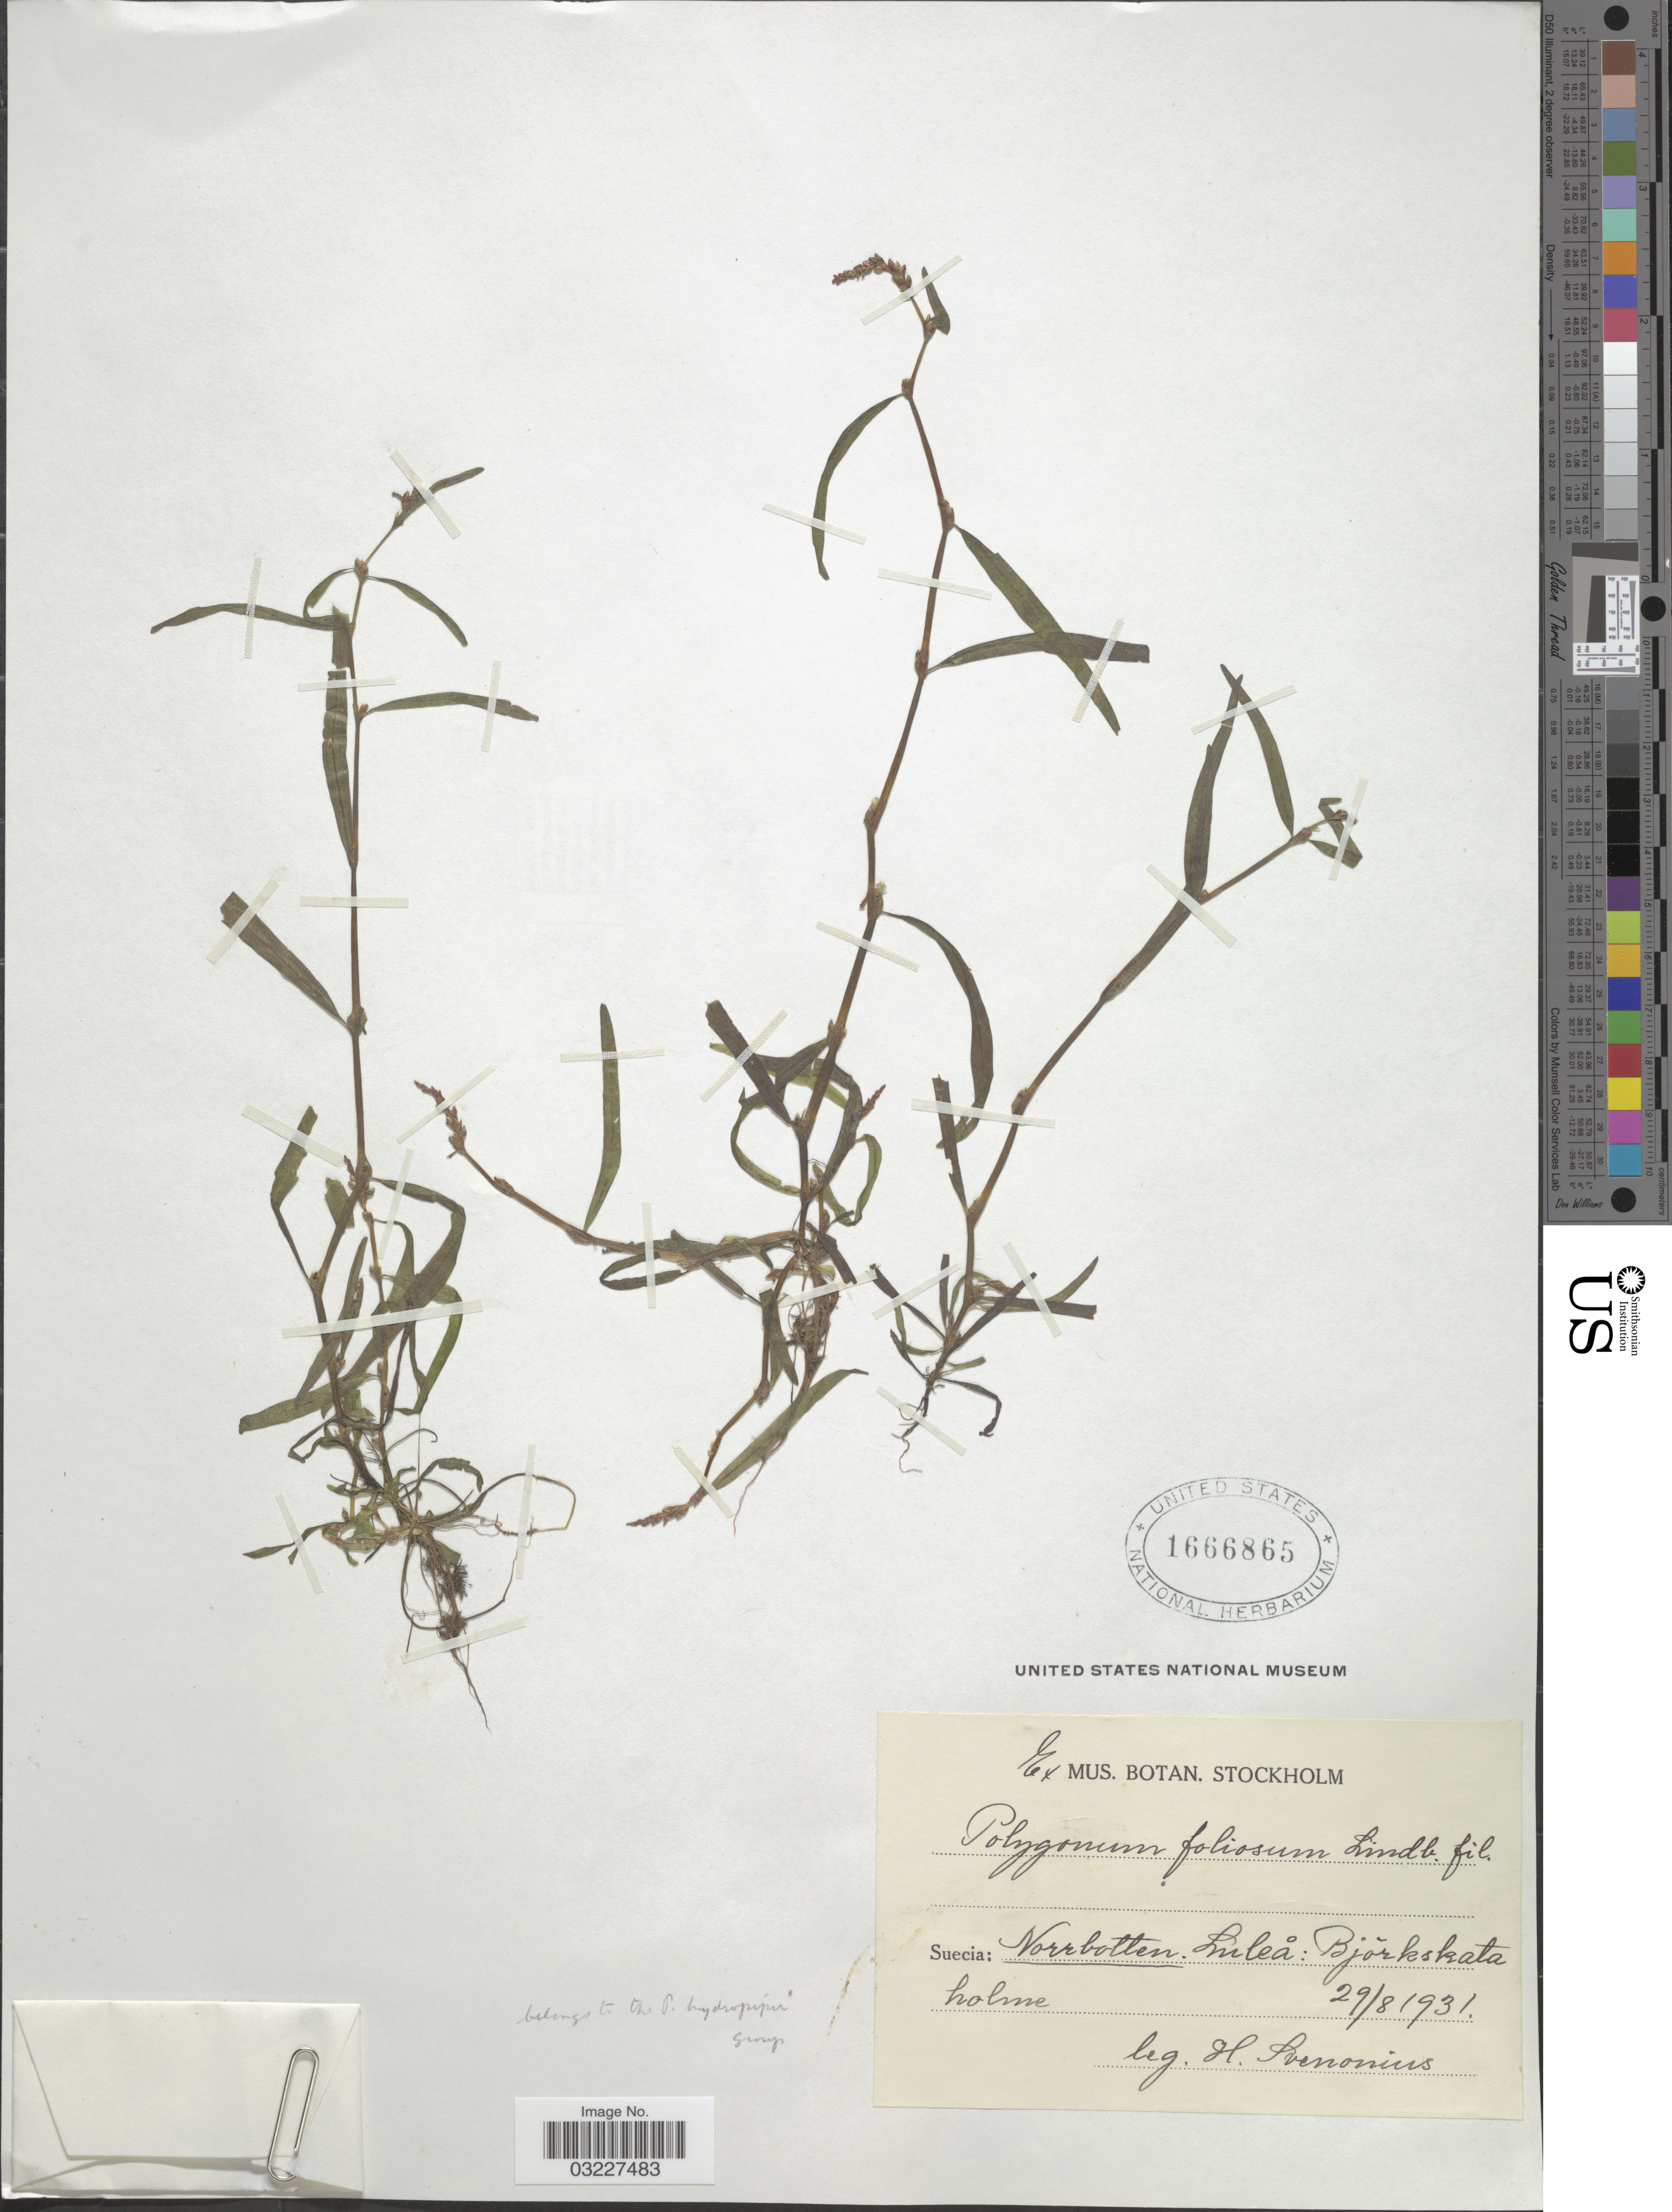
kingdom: Plantae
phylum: Tracheophyta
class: Magnoliopsida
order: Caryophyllales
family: Polygonaceae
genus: Polygonum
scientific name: Polygonum foliosum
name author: H. Lindb.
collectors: H. Svenonius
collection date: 1931-08-29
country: Sweden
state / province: Norrbotten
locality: Suecia: Norbotten. Luleå: Bjorkskata holme.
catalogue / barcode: US 1666865